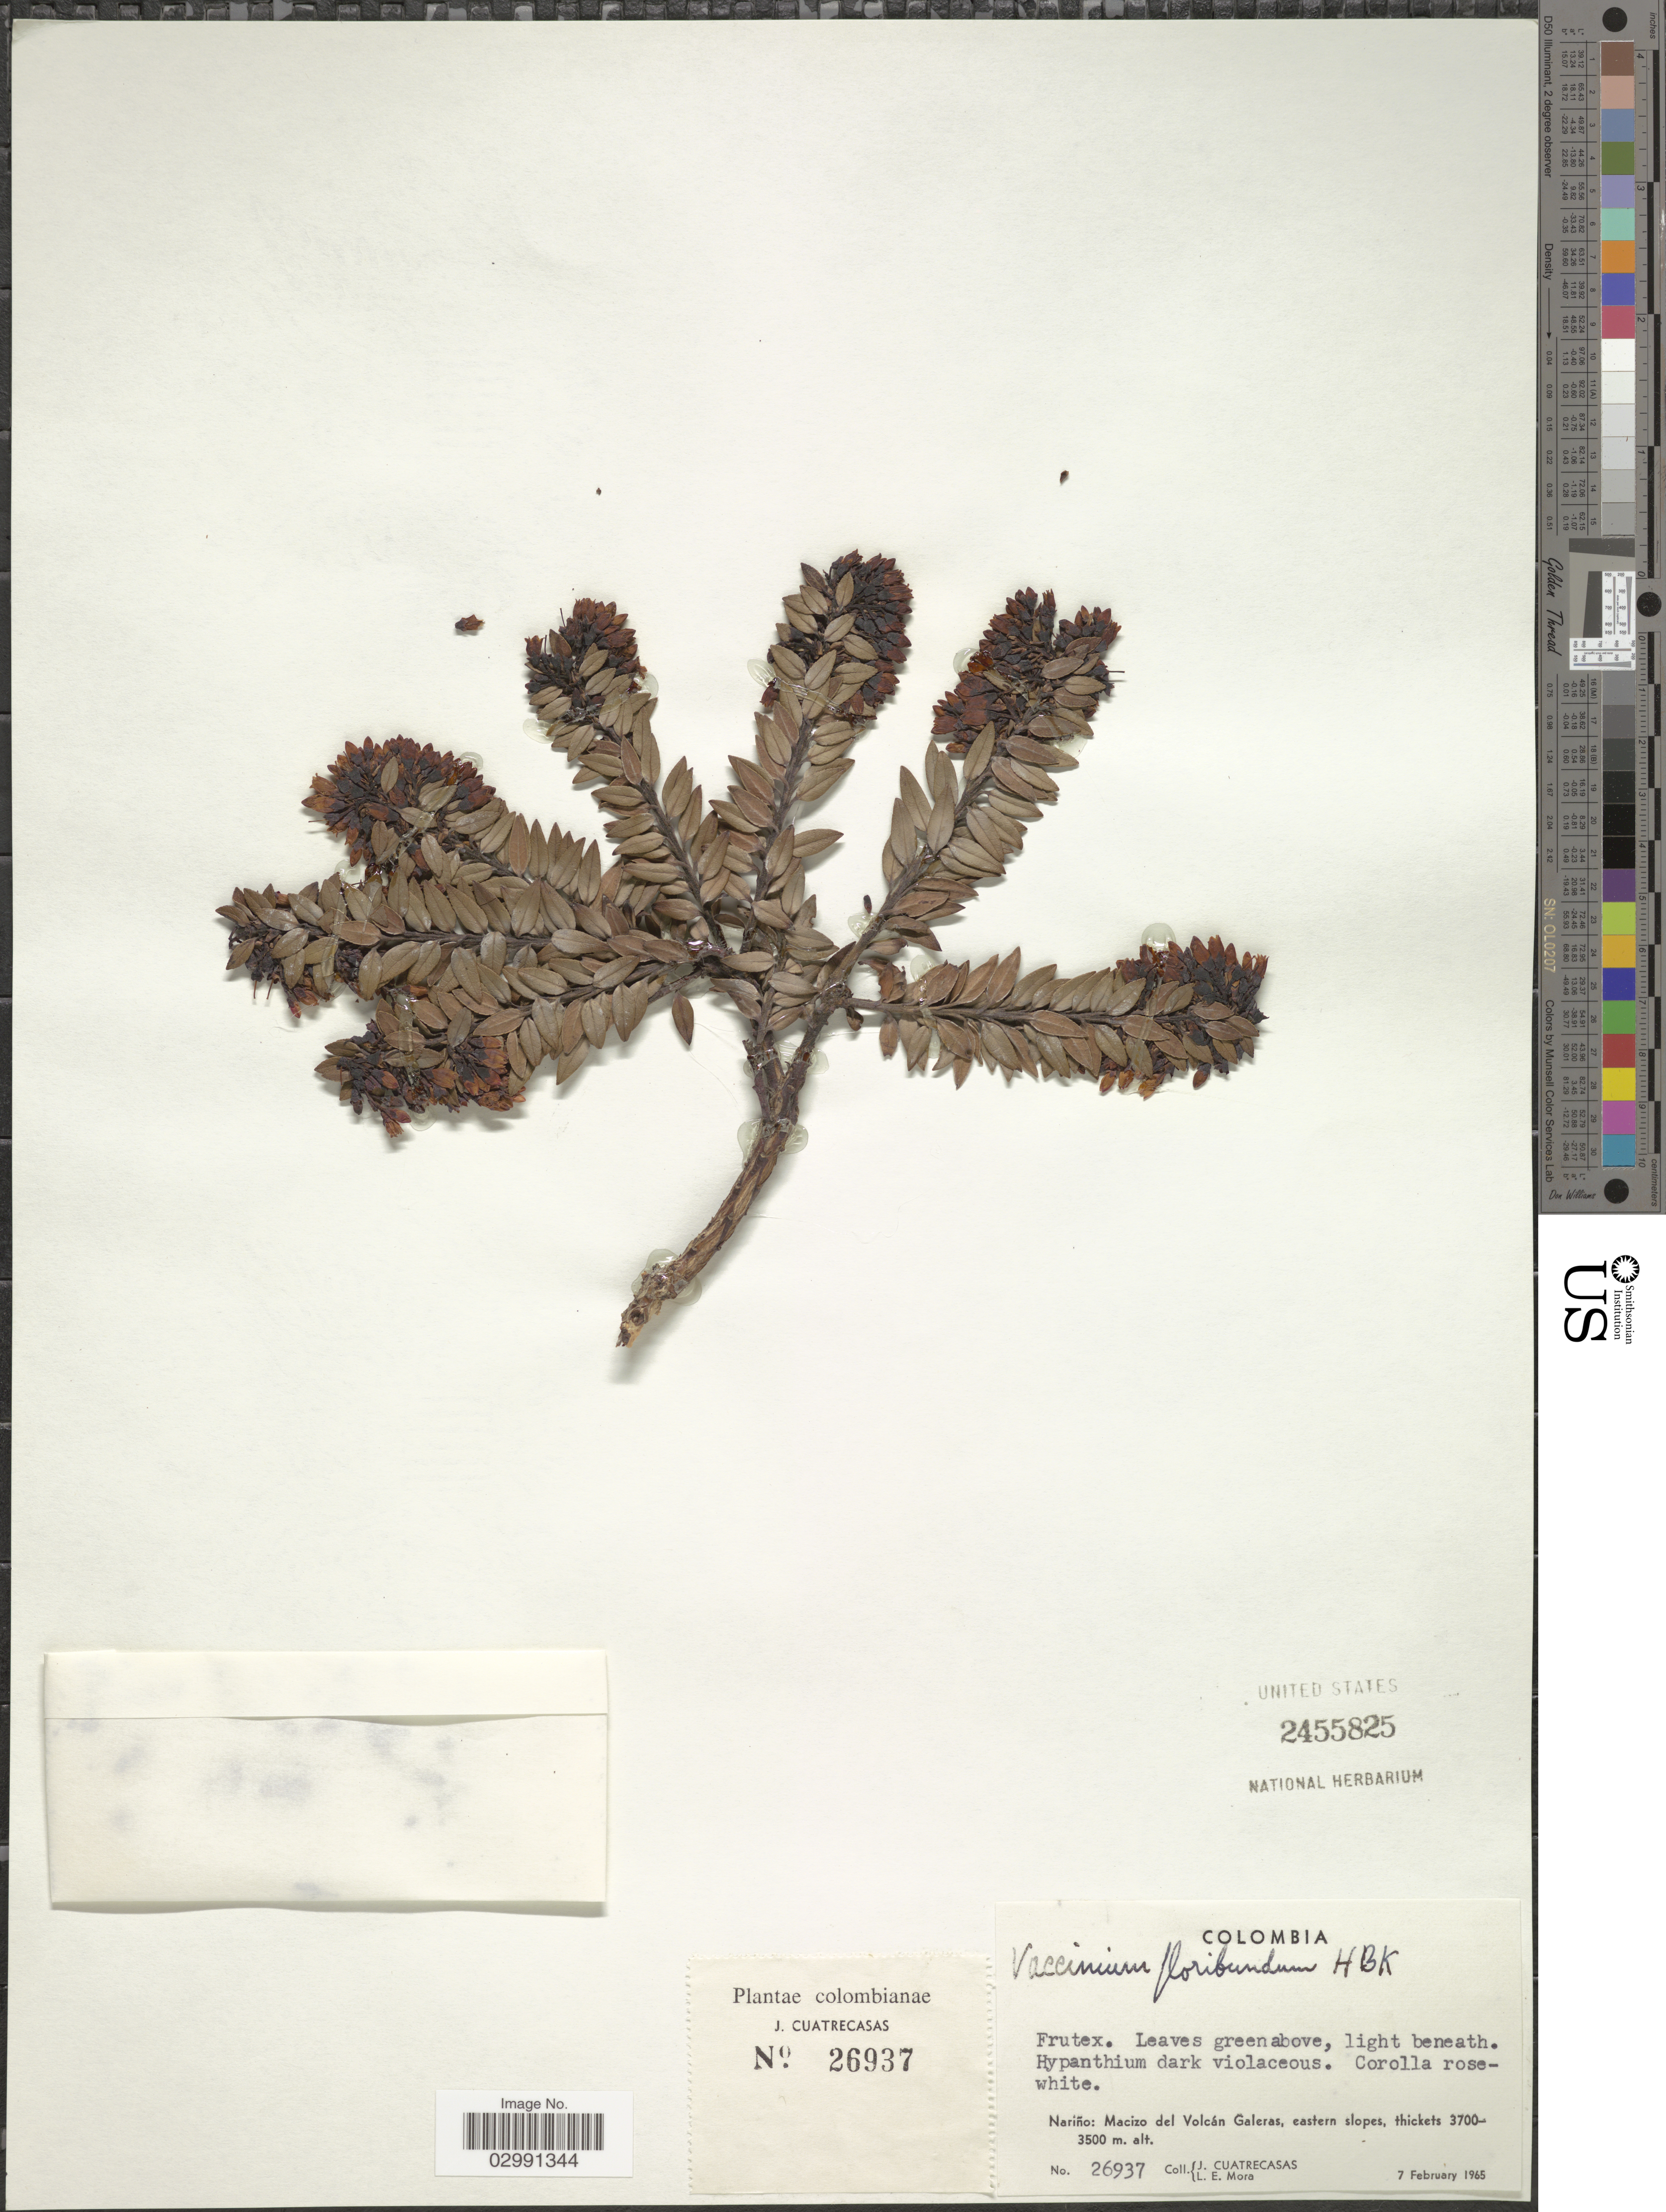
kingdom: Plantae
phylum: Tracheophyta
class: Magnoliopsida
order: Ericales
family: Ericaceae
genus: Vaccinium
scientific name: Vaccinium floribundum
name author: Kunth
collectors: J. Cuatrecasas & L. Mora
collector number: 26937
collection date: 1965-02-07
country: Colombia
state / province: Nariño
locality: Macizo del Volcán Galeras, eastern slopes, thickets.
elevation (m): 3500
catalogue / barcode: US 2455825